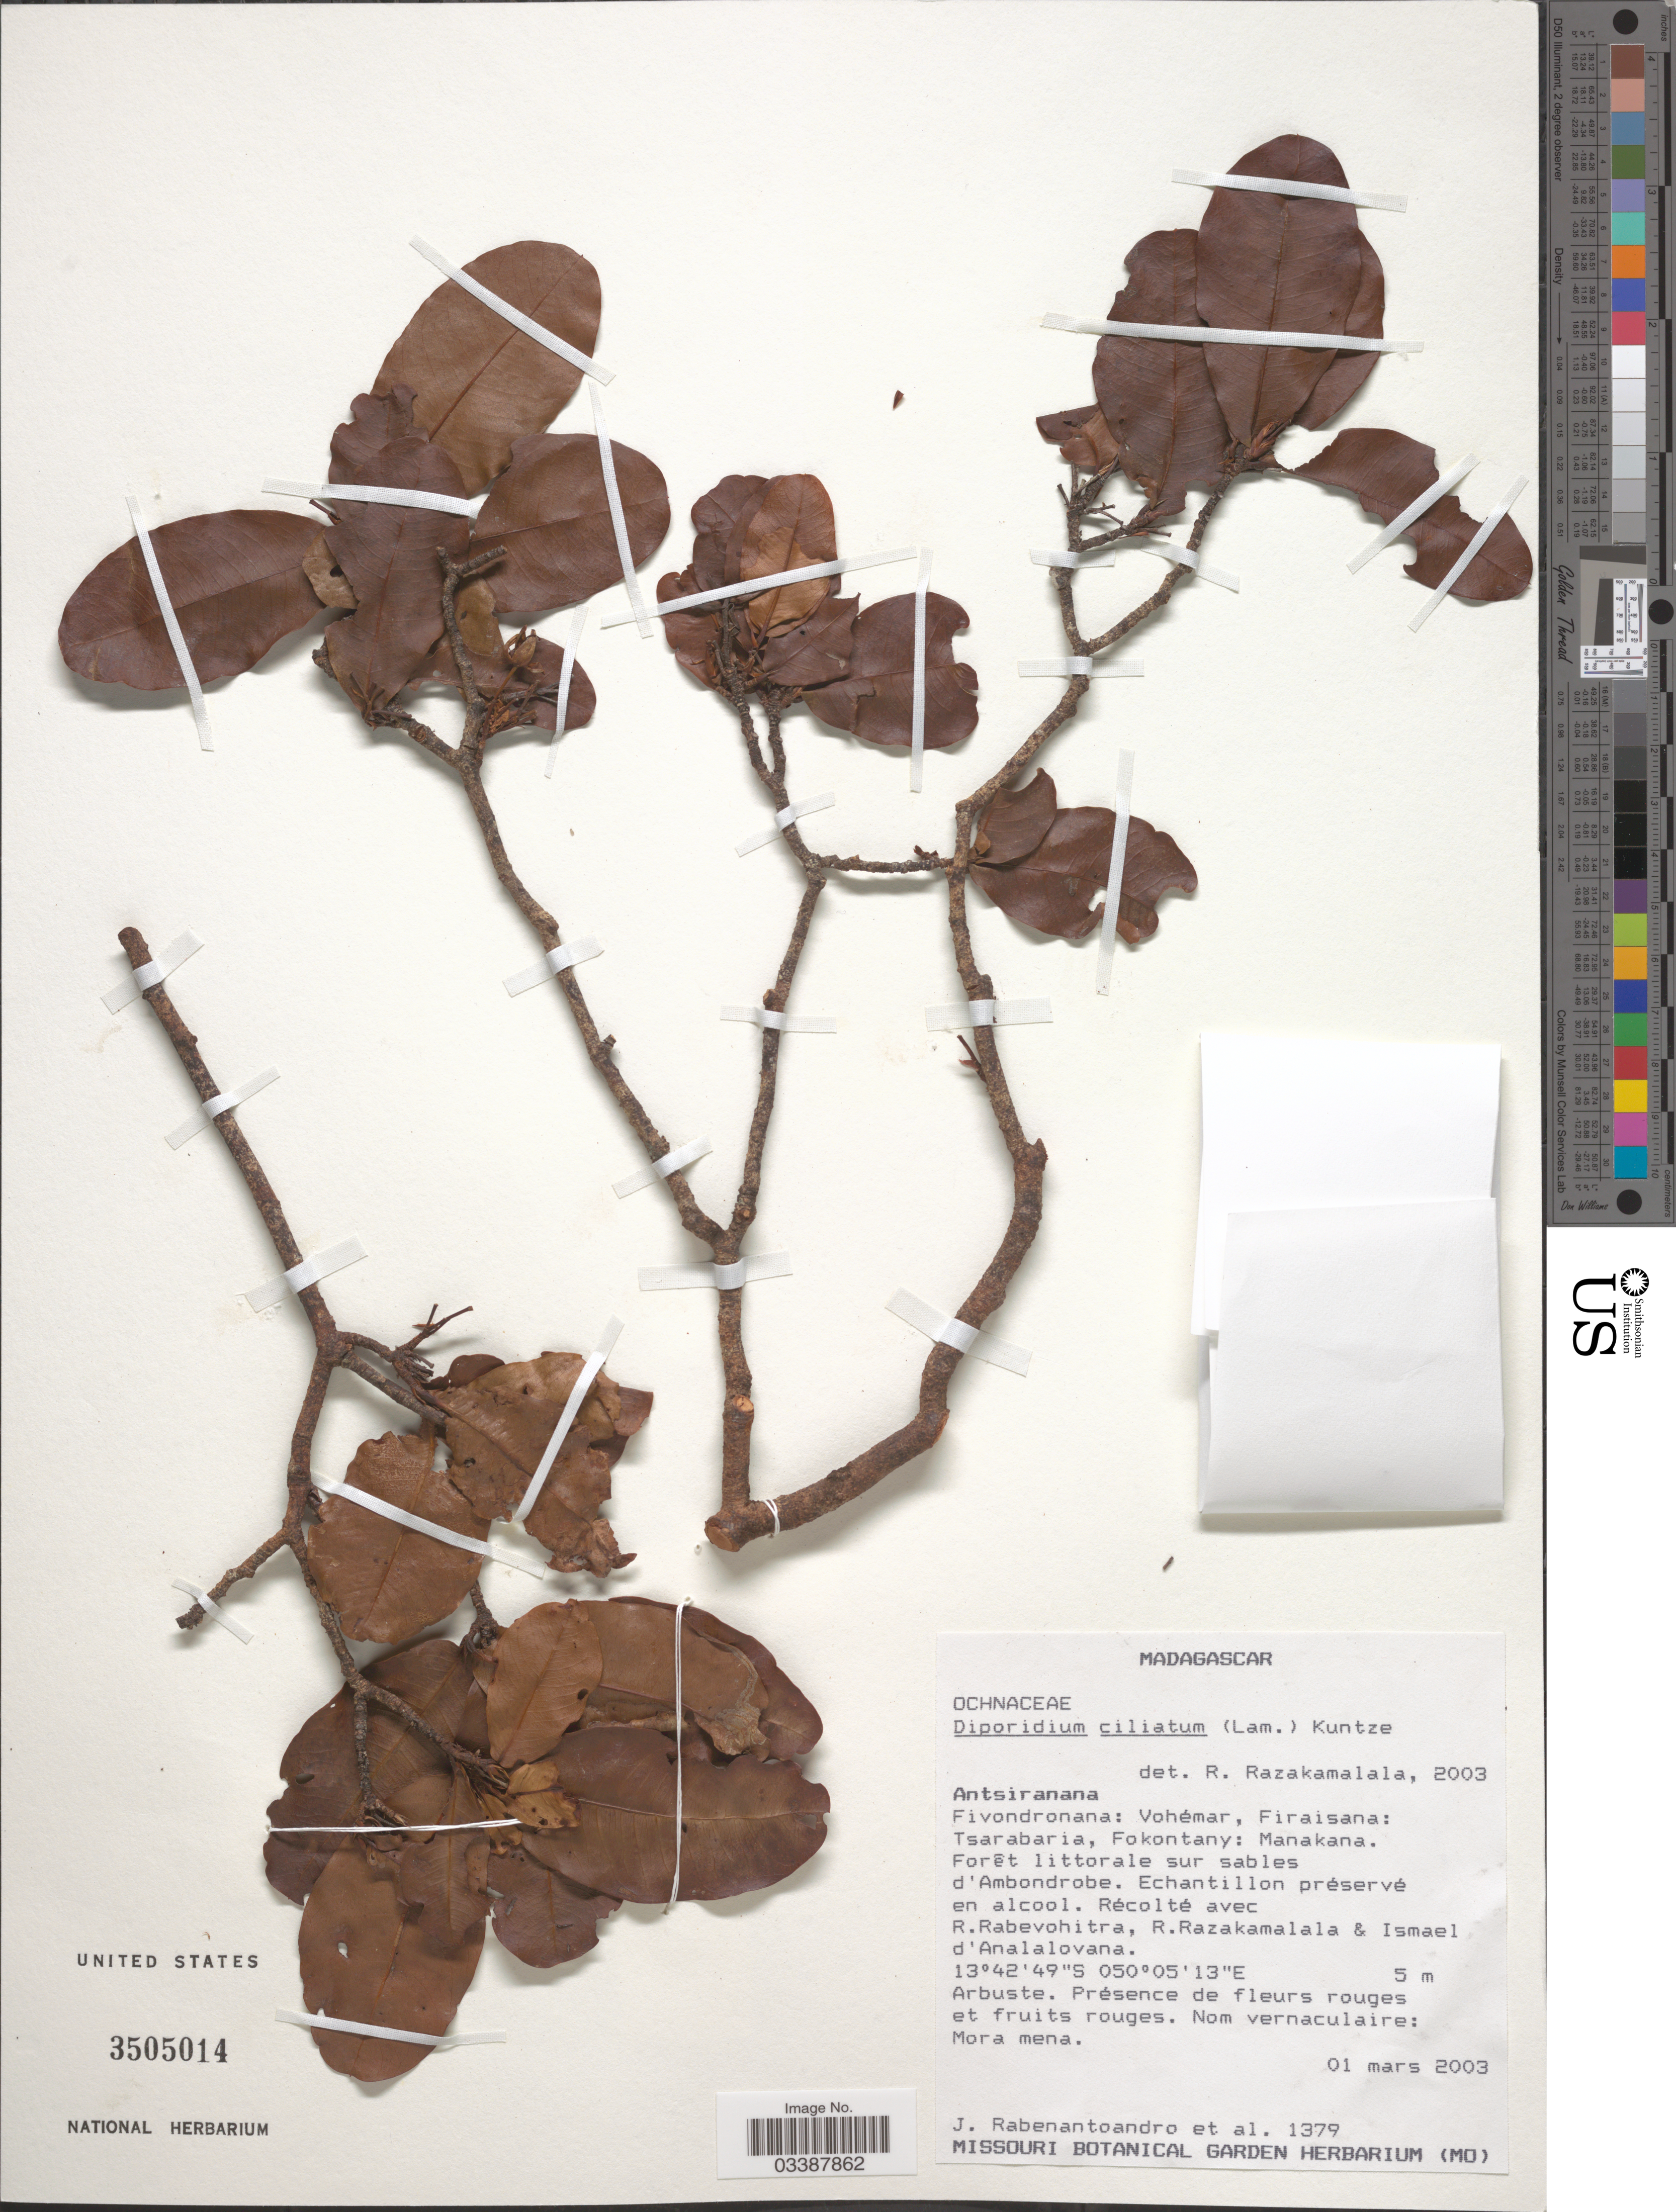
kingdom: Plantae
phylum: Tracheophyta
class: Magnoliopsida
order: Malpighiales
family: Ochnaceae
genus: Ochna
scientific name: Ochna ciliata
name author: Lam.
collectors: J. Rabenantoandro, R. Rabevohitra, R. Razakamalala & I. D'Analalovana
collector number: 1379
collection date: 2003-03-01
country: Madagascar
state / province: Sava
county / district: Vohémar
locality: Fivondronana: Vohémar, Firaisana: Tsarabaria, Fokontany: Manakana. Forêt littorale sur sables d'Ambondrobe.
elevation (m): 5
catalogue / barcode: US 3505014